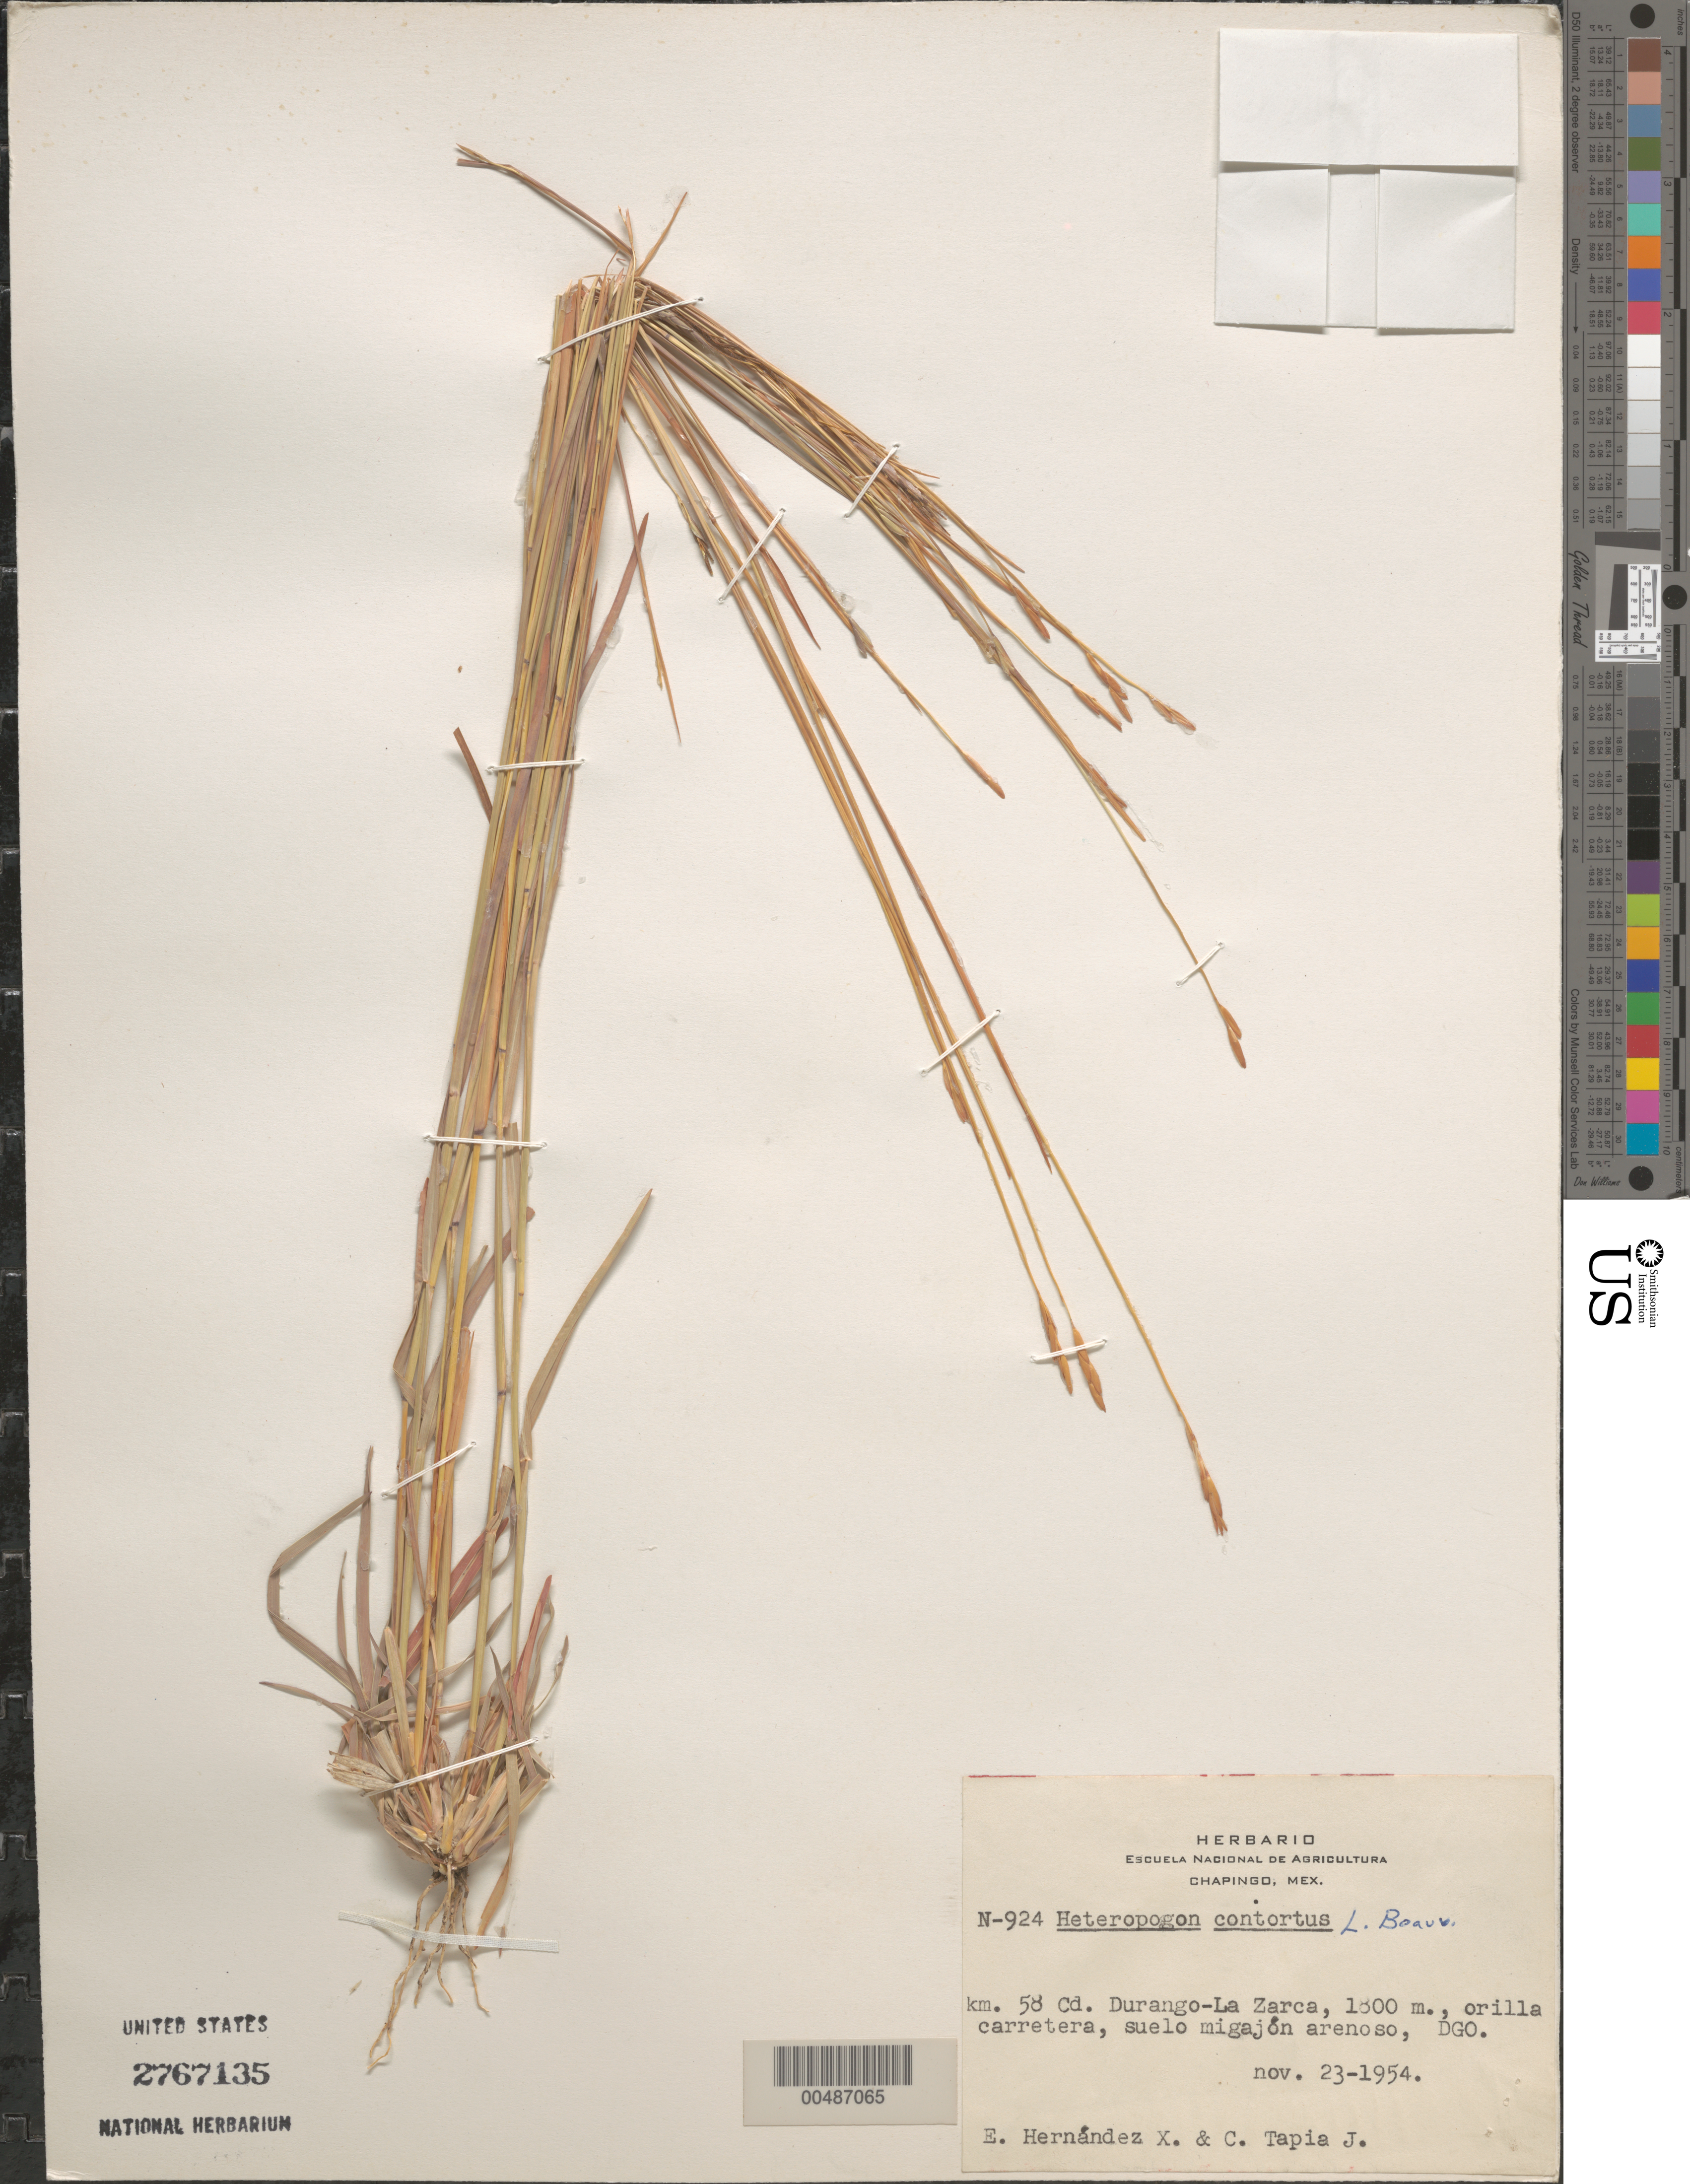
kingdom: Plantae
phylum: Tracheophyta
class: Liliopsida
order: Poales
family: Poaceae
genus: Heteropogon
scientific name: Heteropogon contortus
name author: (L.) P. Beauv. ex Roem. & Schult.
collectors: E. I. Hernández-X. & C. Tapia-J.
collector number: N-924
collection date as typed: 23 Nov 1954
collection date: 1954-11-23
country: Mexico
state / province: Durango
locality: Km 58 Cd. Durango-La Zarca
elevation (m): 1800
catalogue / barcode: US 2767135